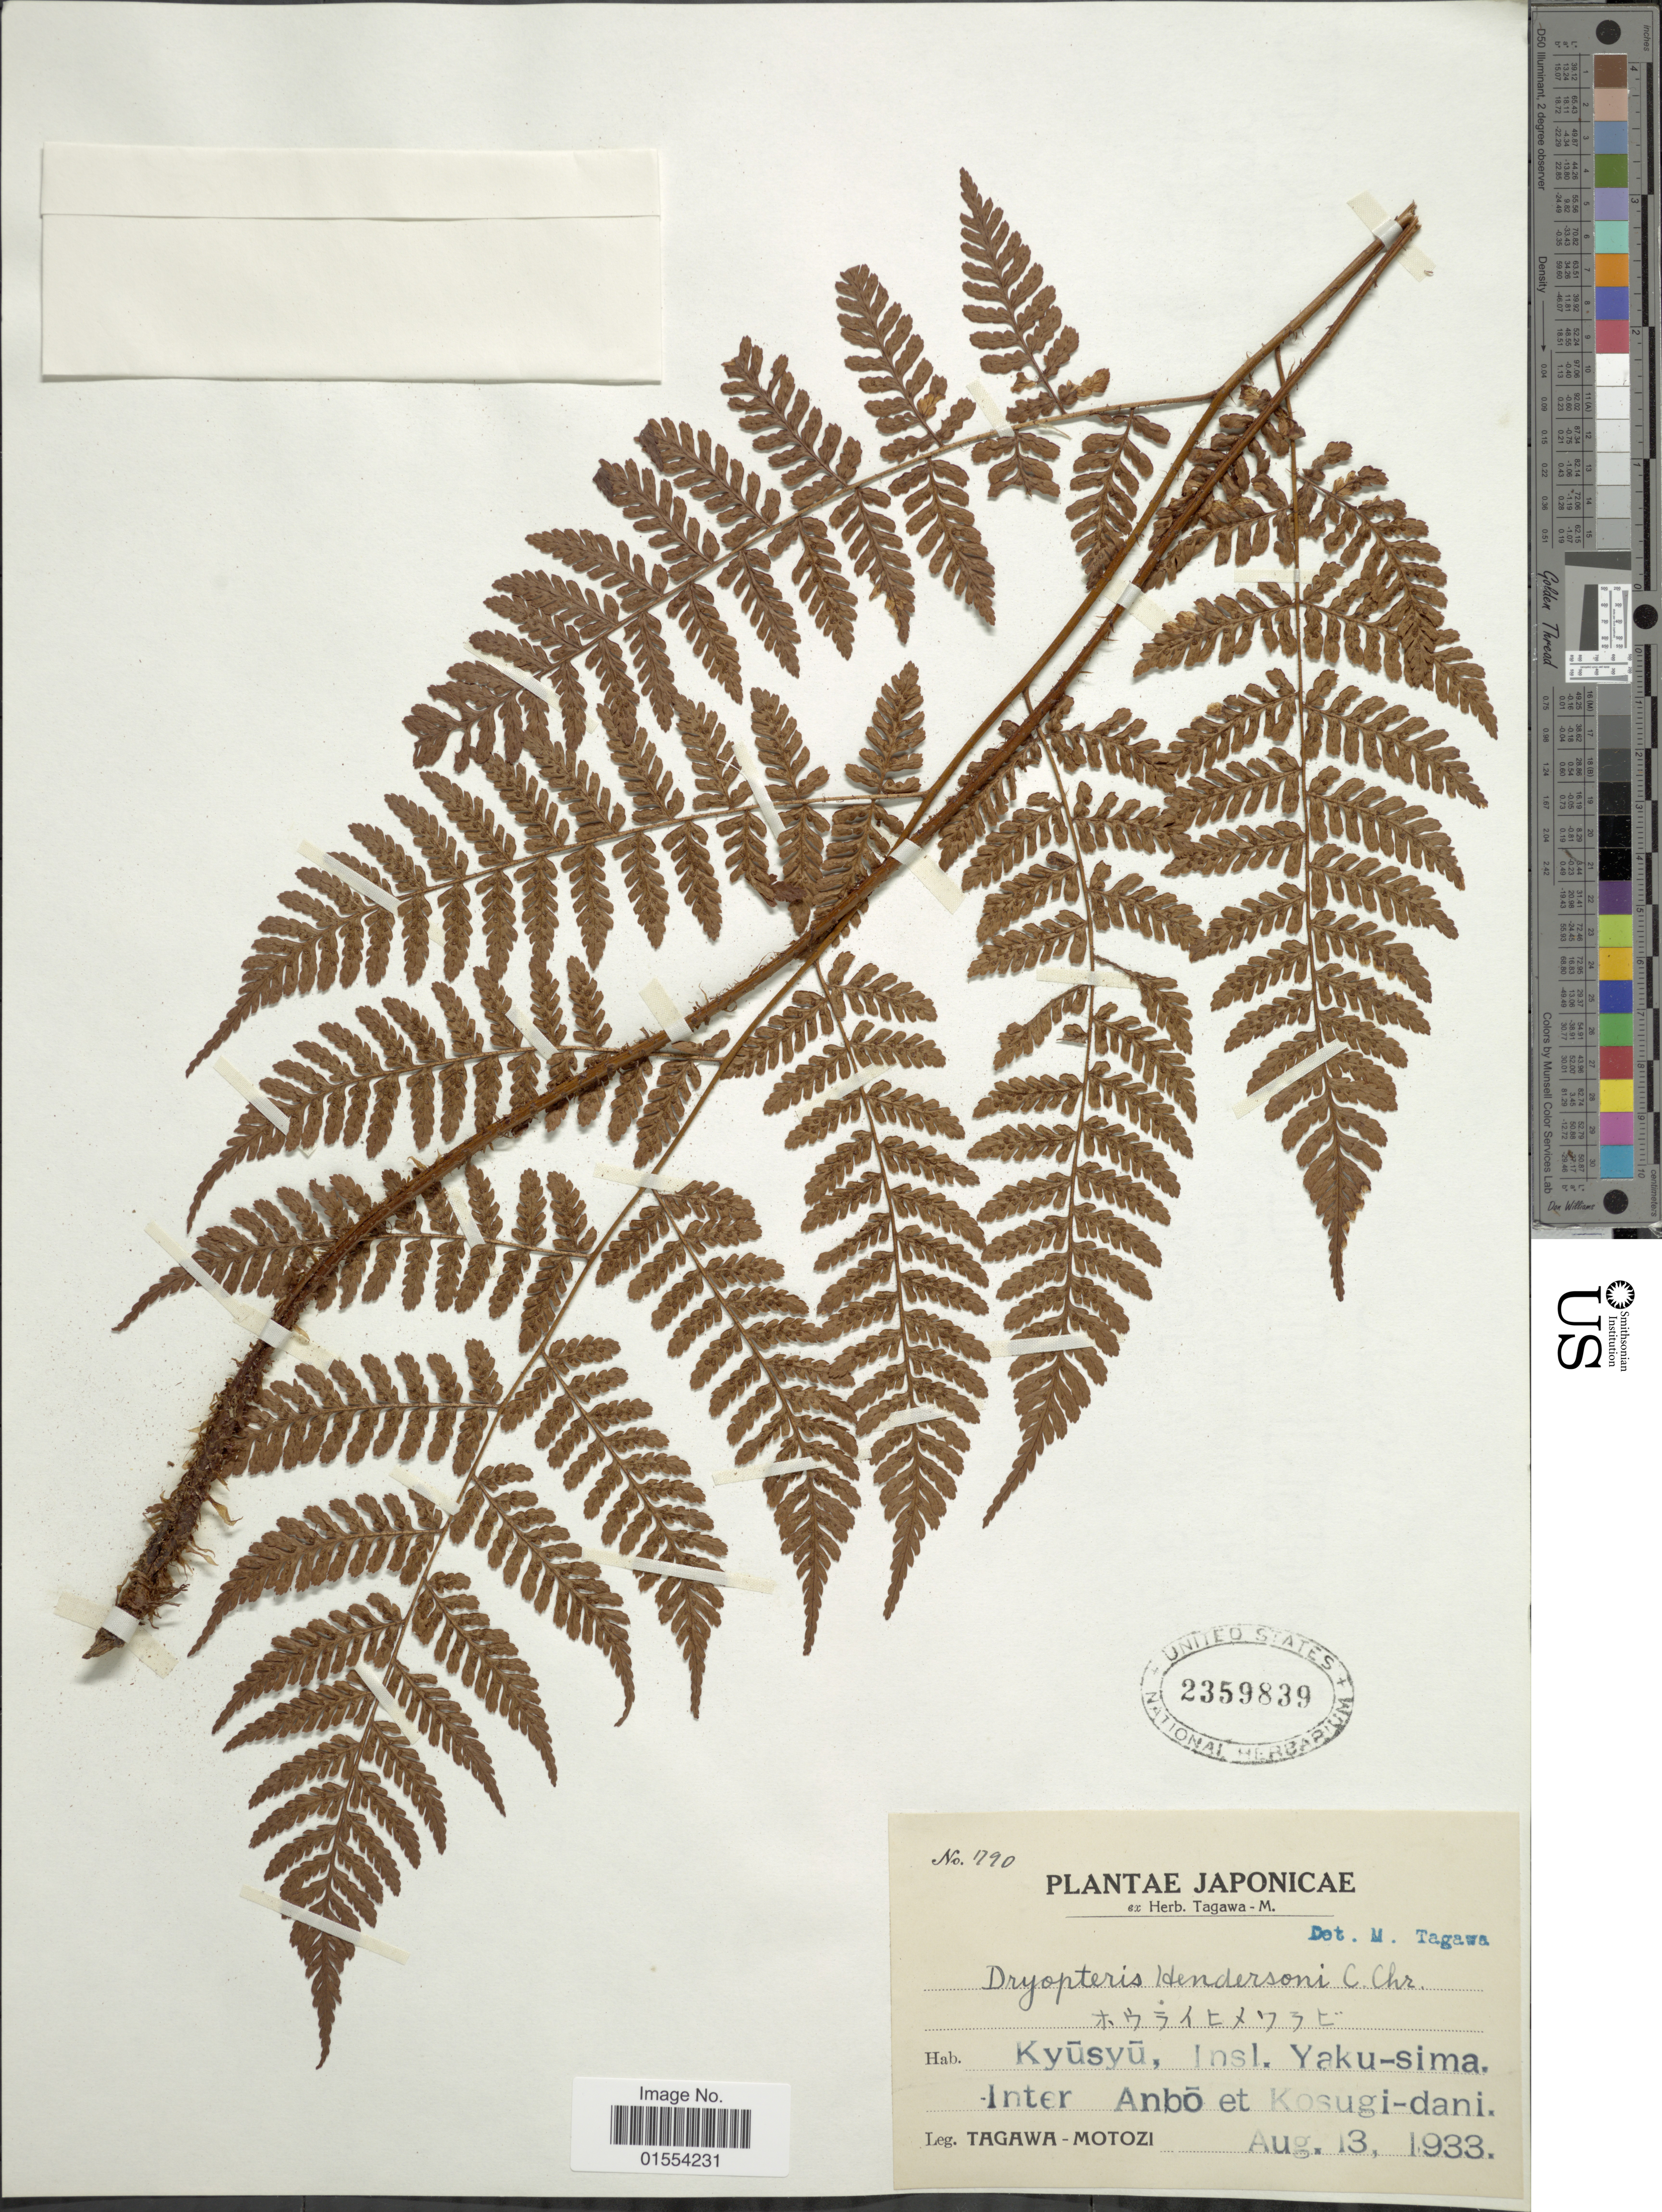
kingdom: Plantae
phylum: Tracheophyta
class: Polypodiopsida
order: Polypodiales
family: Dryopteridaceae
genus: Dryopteris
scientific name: Dryopteris hendersonii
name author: (Bedd.) C. Chr.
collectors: M. Tagawa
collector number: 1790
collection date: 1933-08-13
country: Japan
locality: Japonicae. Kyushu, Insl. Yaku-sima. Inter Anbo et Kosugi-dani.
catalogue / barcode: US 2359839